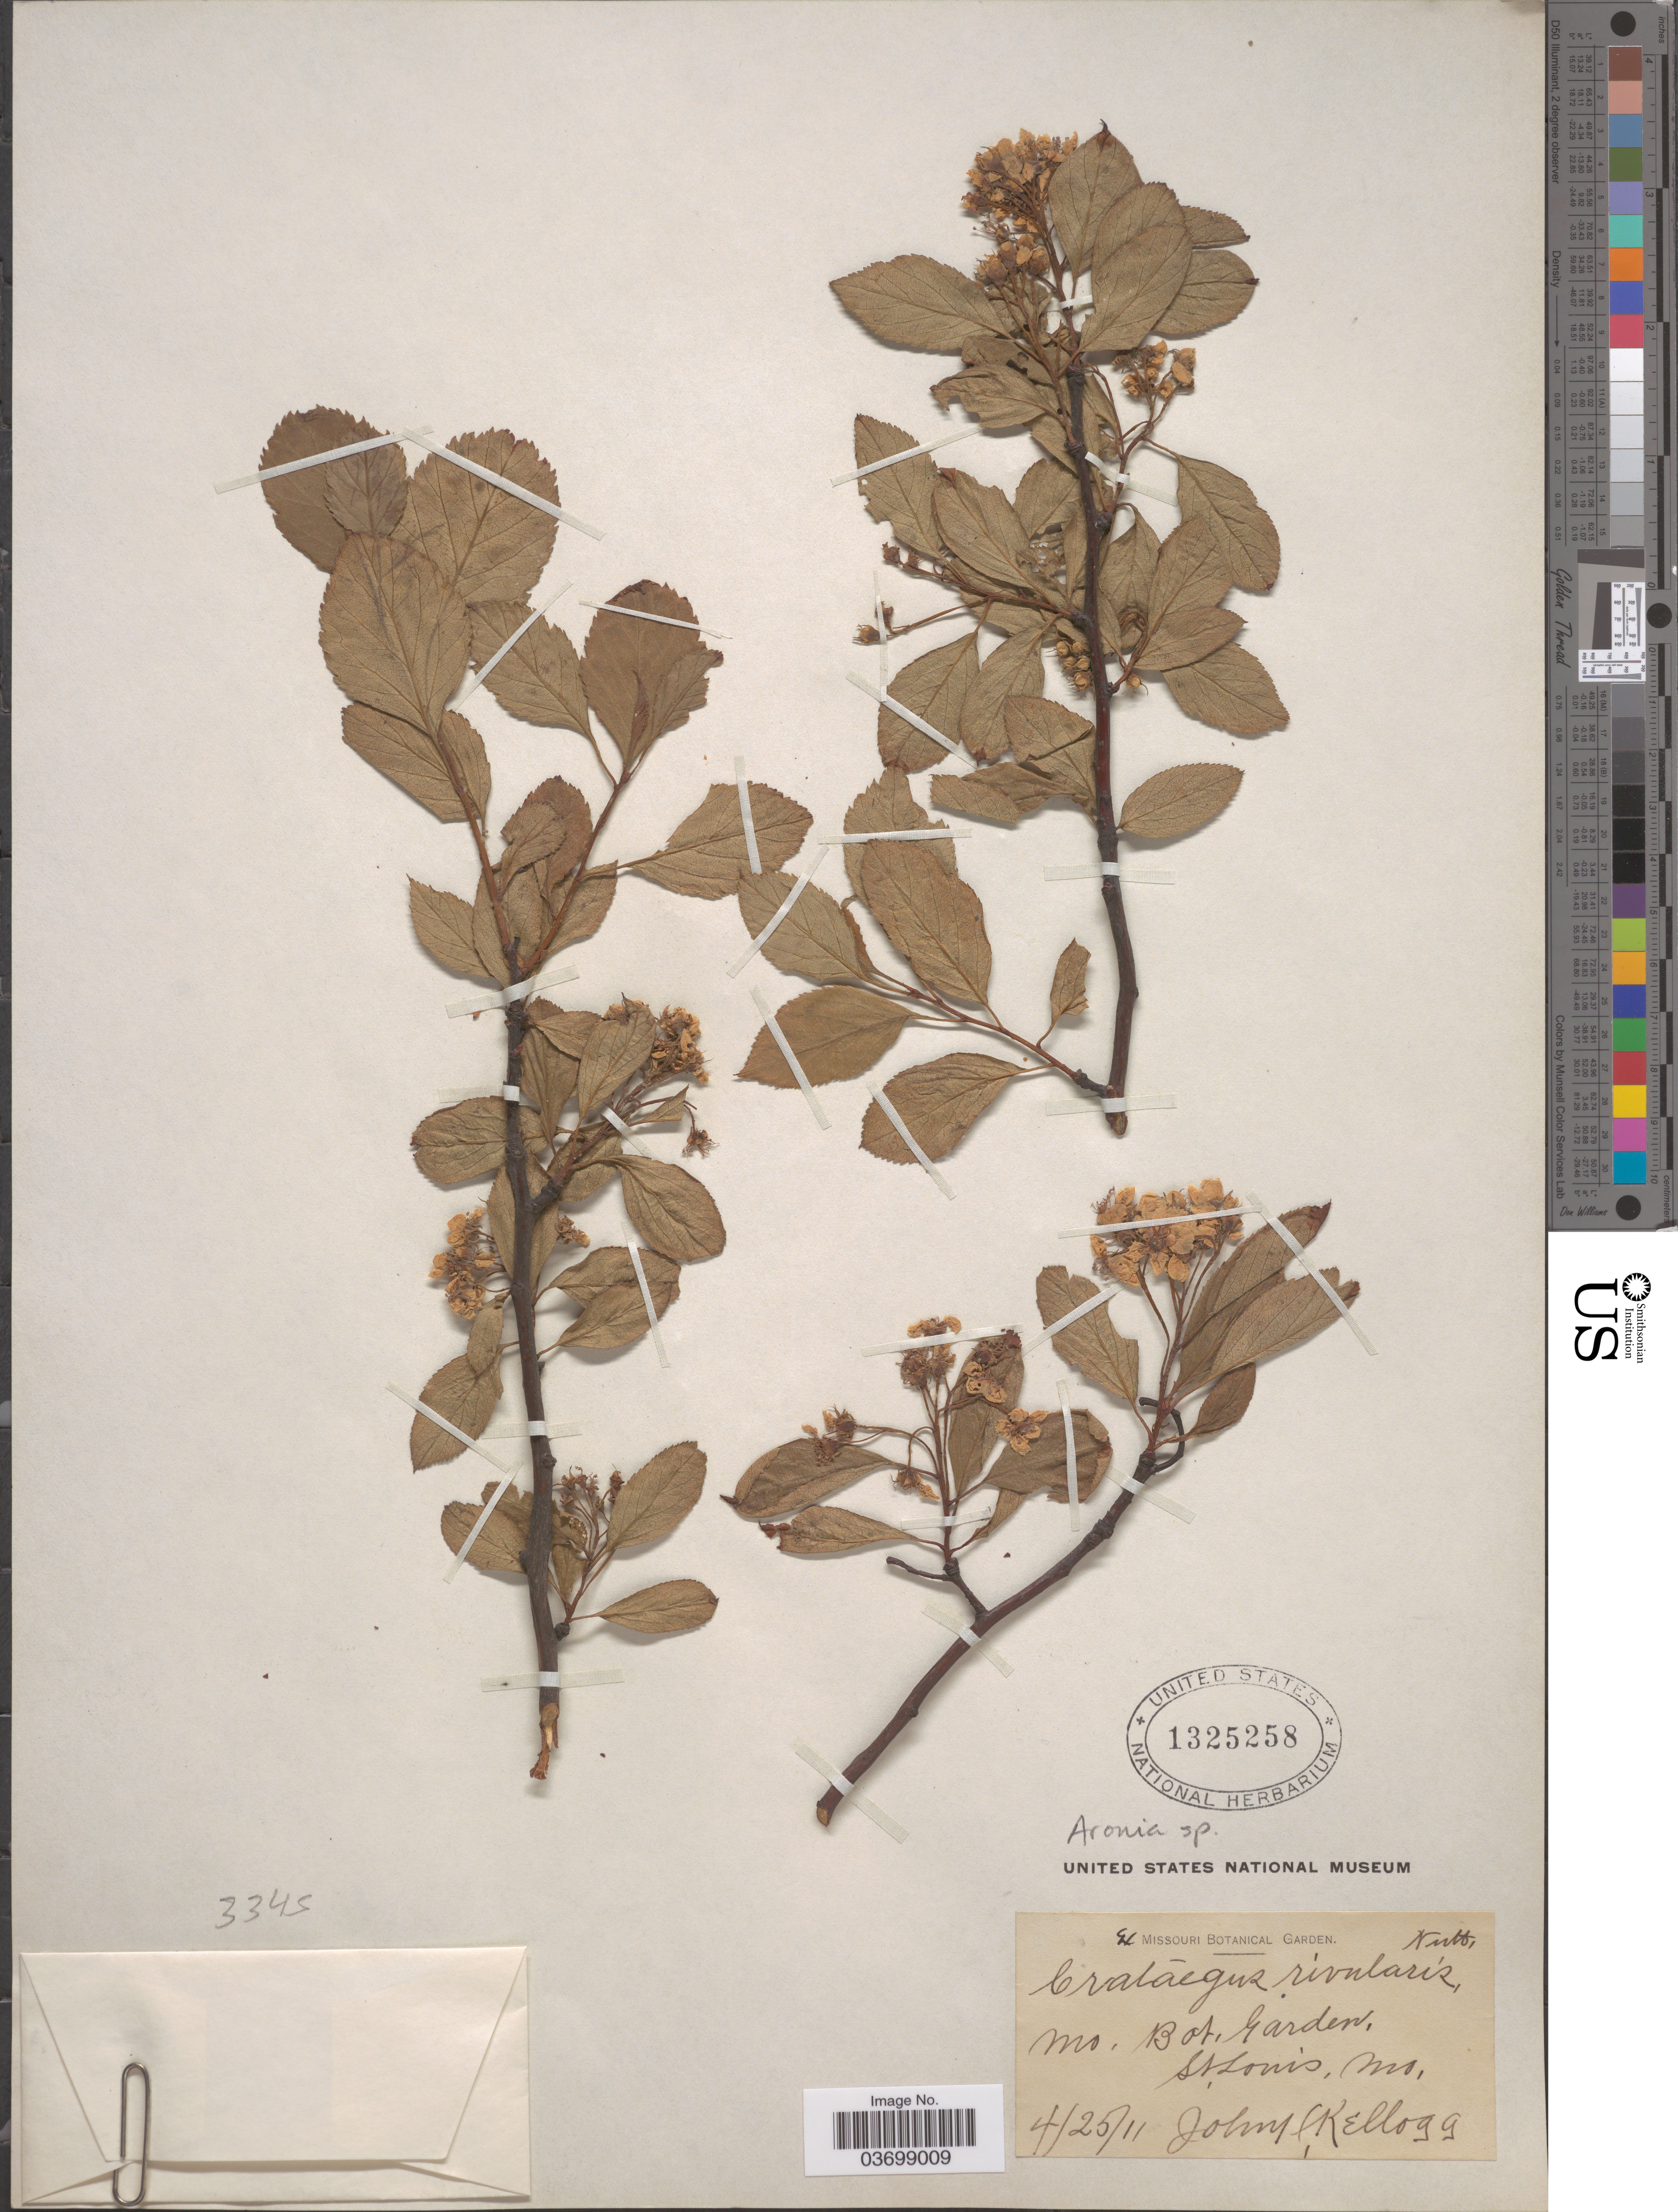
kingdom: Plantae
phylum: Tracheophyta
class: Magnoliopsida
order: Rosales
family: Rosaceae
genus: Aronia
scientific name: Aronia sp.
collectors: J. H. Kellogg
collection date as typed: Transcribed d/m/y: 25/4/11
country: United States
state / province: Missouri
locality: Mo. Bot. Garden, St. Louis.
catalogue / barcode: US 1325258